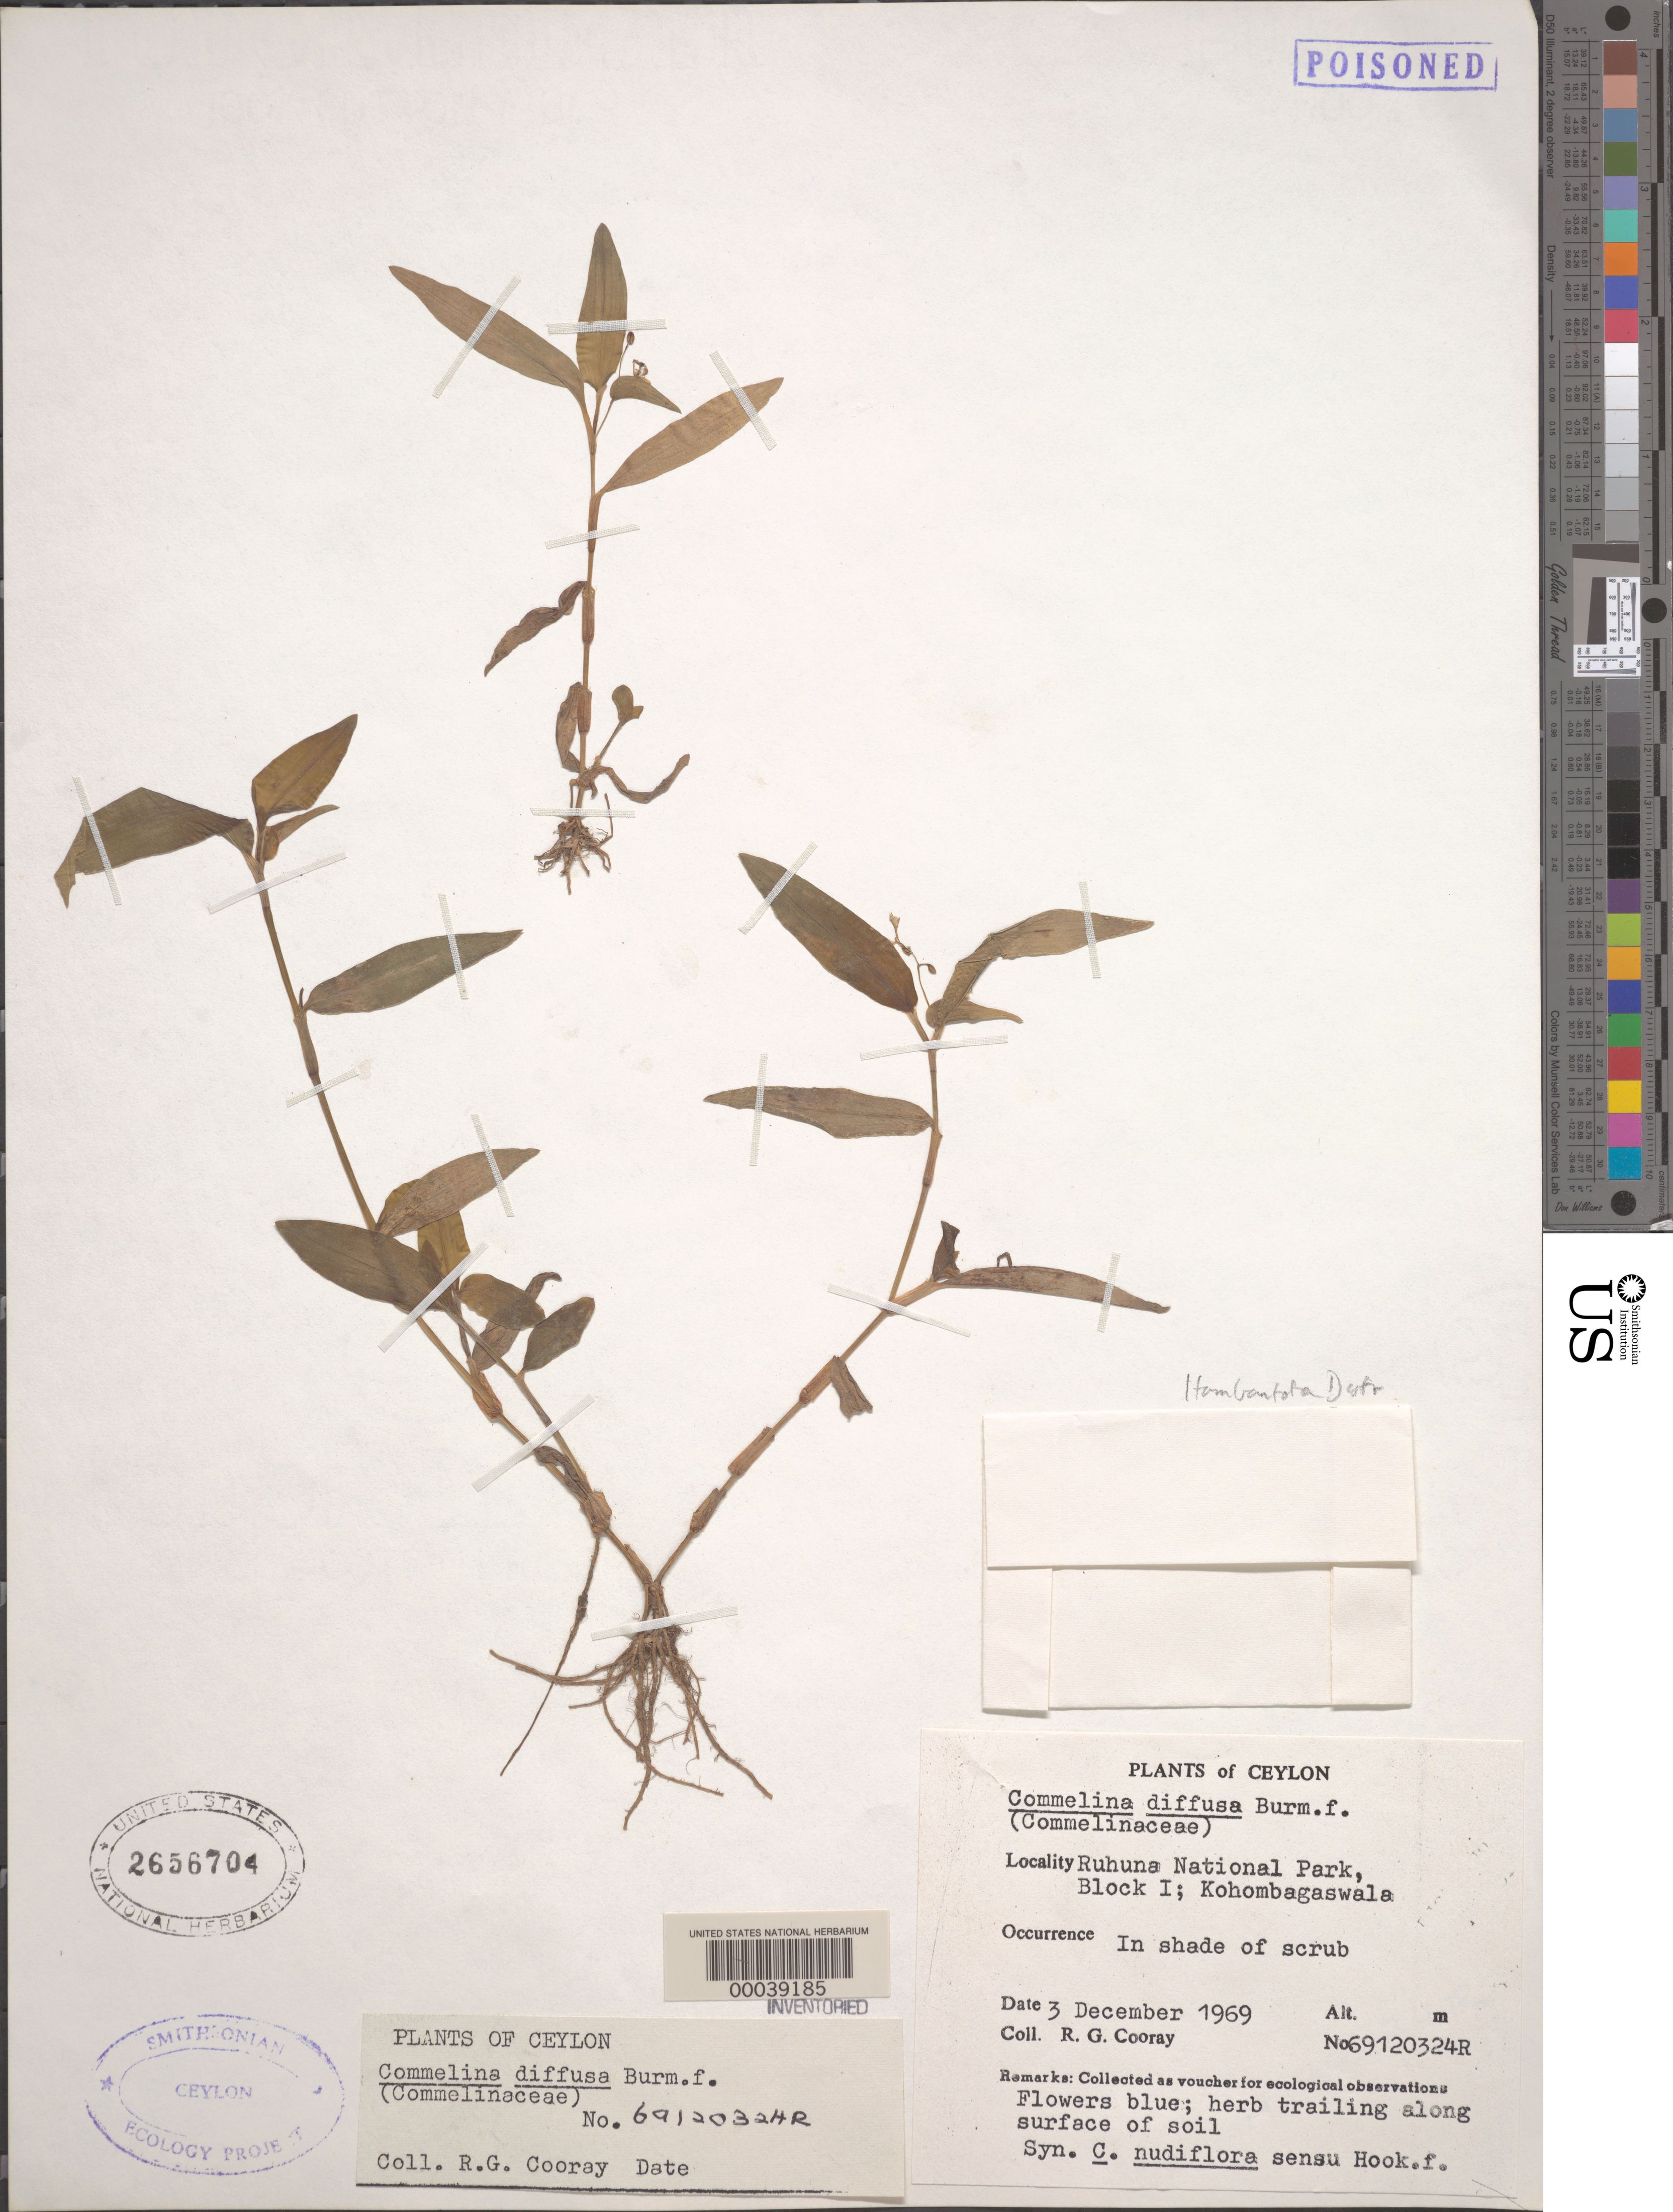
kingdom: Plantae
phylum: Tracheophyta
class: Liliopsida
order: Commelinales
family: Commelinaceae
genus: Commelina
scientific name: Commelina diffusa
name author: Burm. f.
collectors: R. Cooray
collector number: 69120324r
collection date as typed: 03 Dec 1969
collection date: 1969-12-03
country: Sri Lanka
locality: Ruhuna national park, kohombagaswala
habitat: Shade of scrub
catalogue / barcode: US 2656704